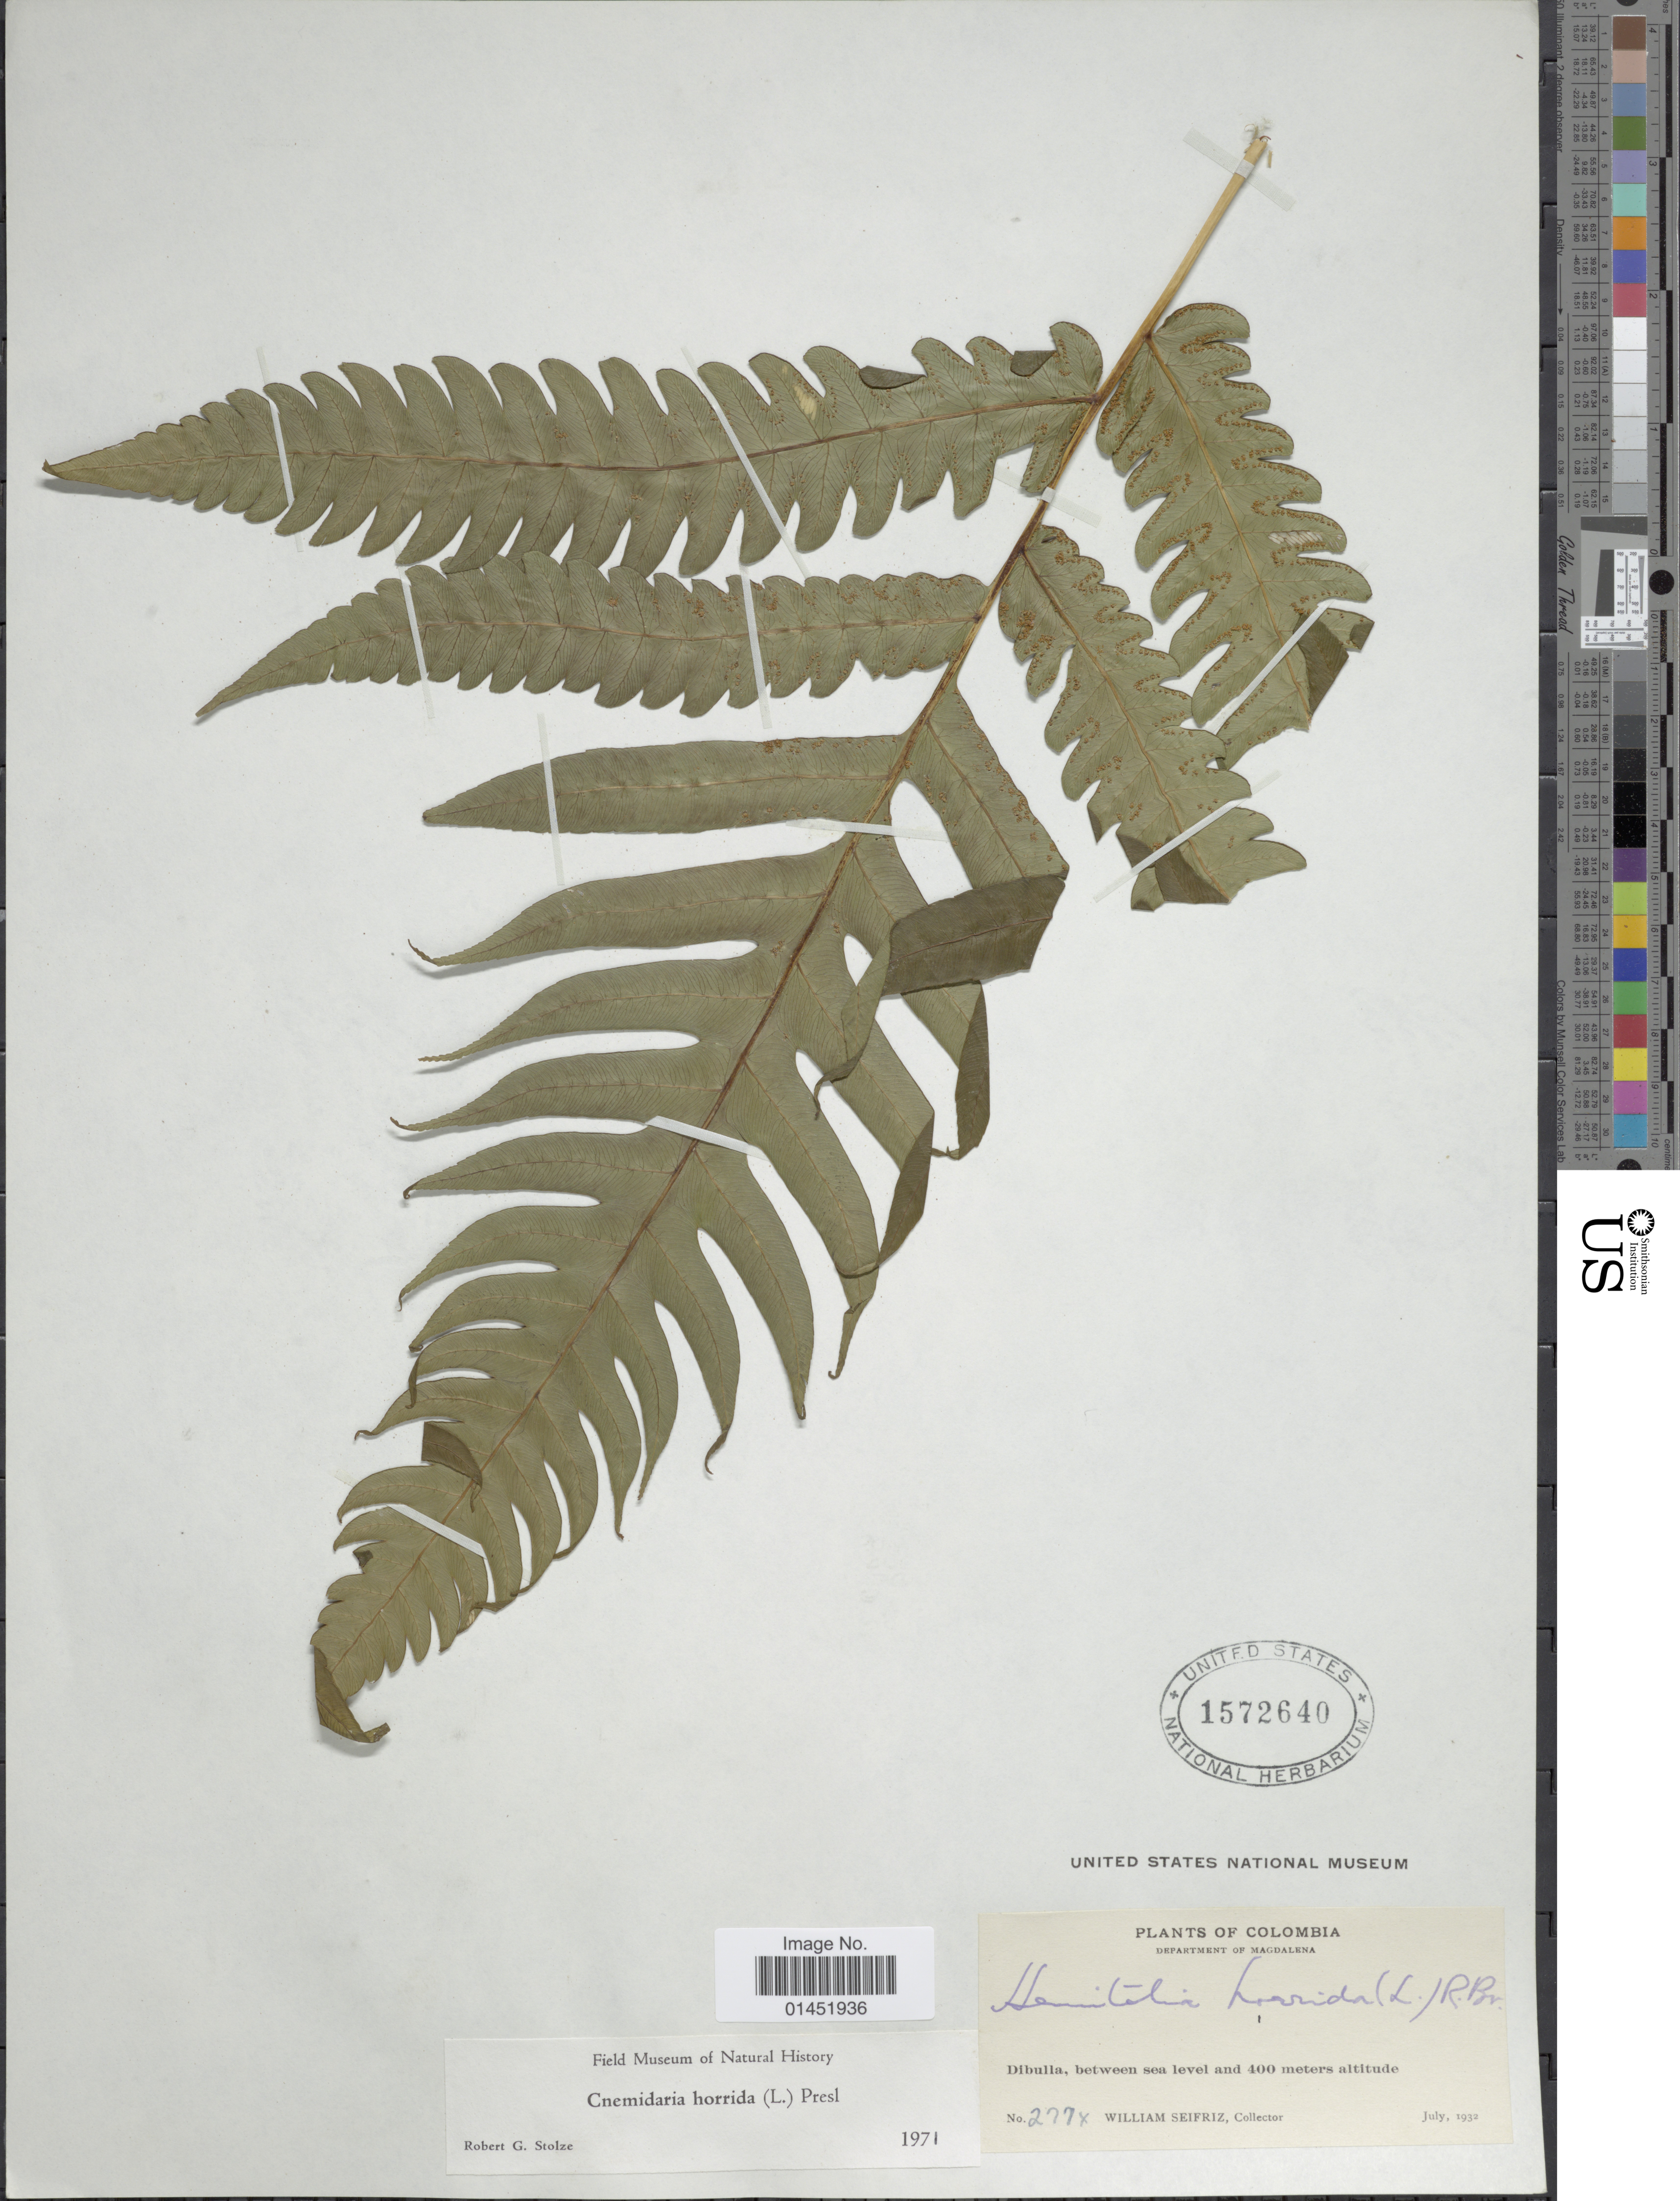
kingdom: Plantae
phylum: Tracheophyta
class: Polypodiopsida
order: Cyatheales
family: Cyatheaceae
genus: Cyathea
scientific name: Cyathea horrida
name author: (L.) Sm.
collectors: W. Seifriz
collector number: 277X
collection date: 1932-07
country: Colombia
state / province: Magdalena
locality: Department of Magdalena, Dibulla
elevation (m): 400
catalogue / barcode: US 1572640